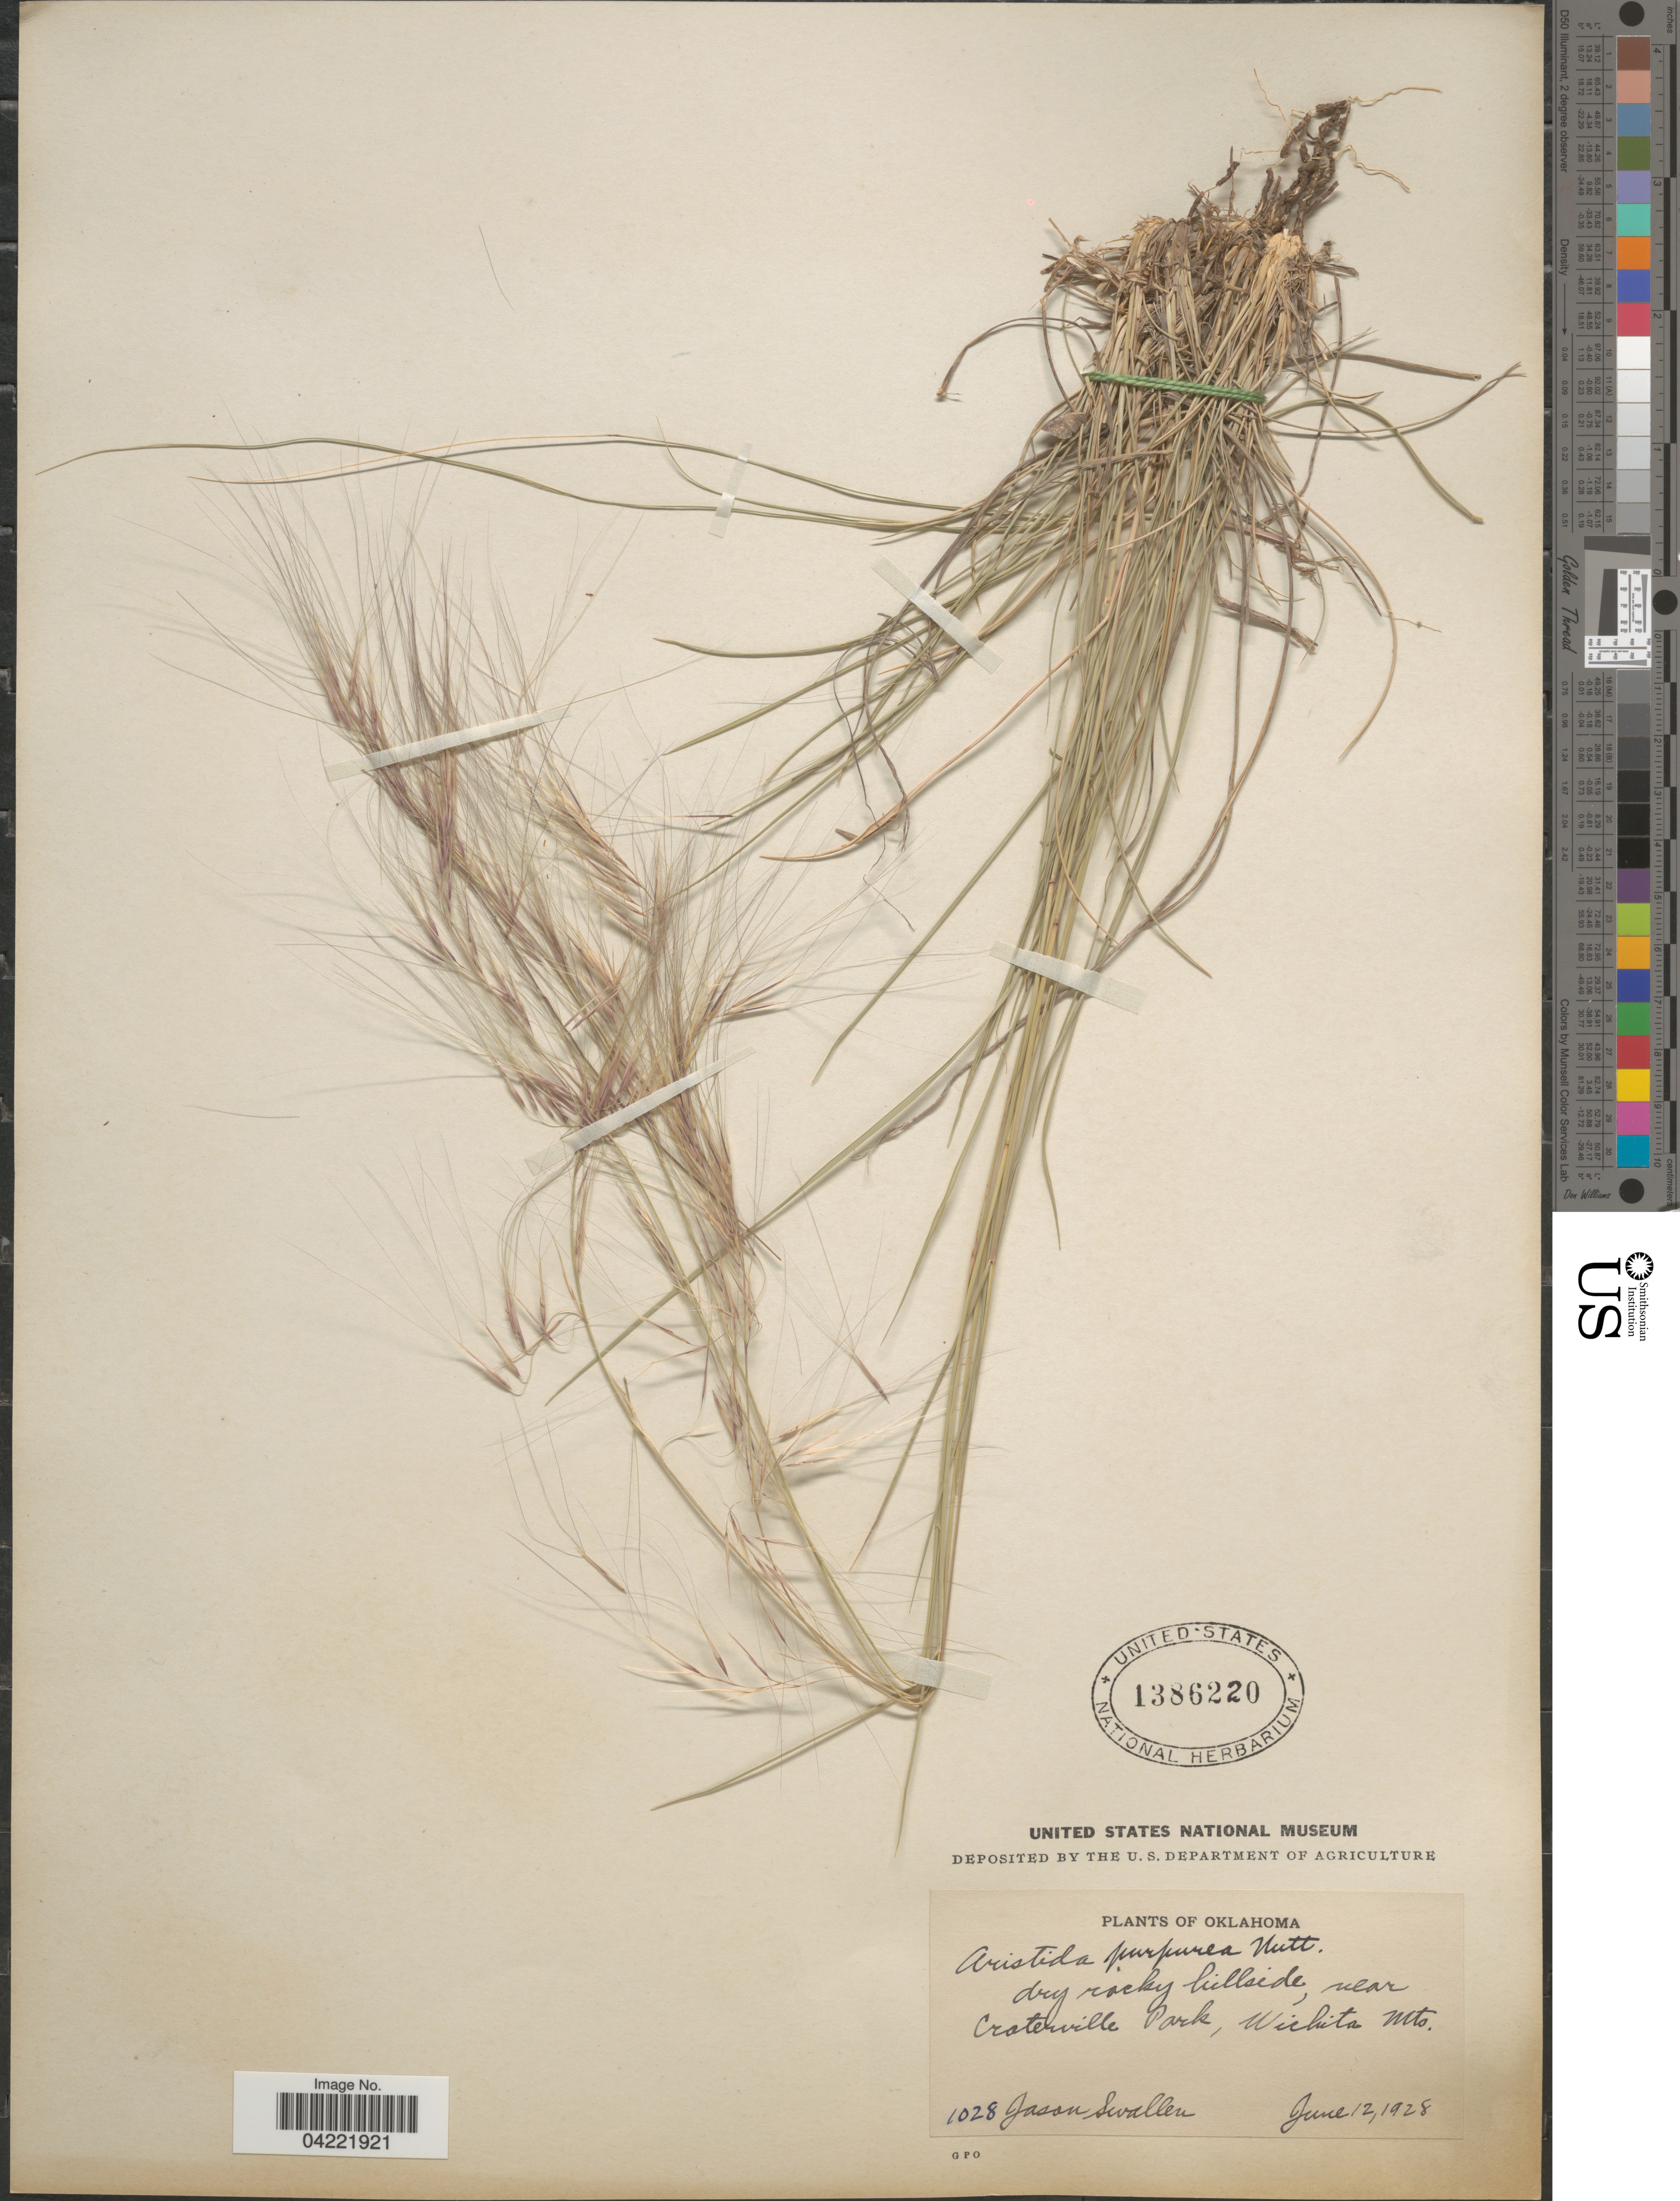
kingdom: Plantae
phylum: Tracheophyta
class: Liliopsida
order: Poales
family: Poaceae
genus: Aristida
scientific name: Aristida purpurea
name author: Nutt.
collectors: J. R. Swallen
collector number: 1028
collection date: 1928-06-12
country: United States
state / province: Oklahoma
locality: Dry rocky hillside, near Craterville Park, Wichita Mts.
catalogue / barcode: US 1386220